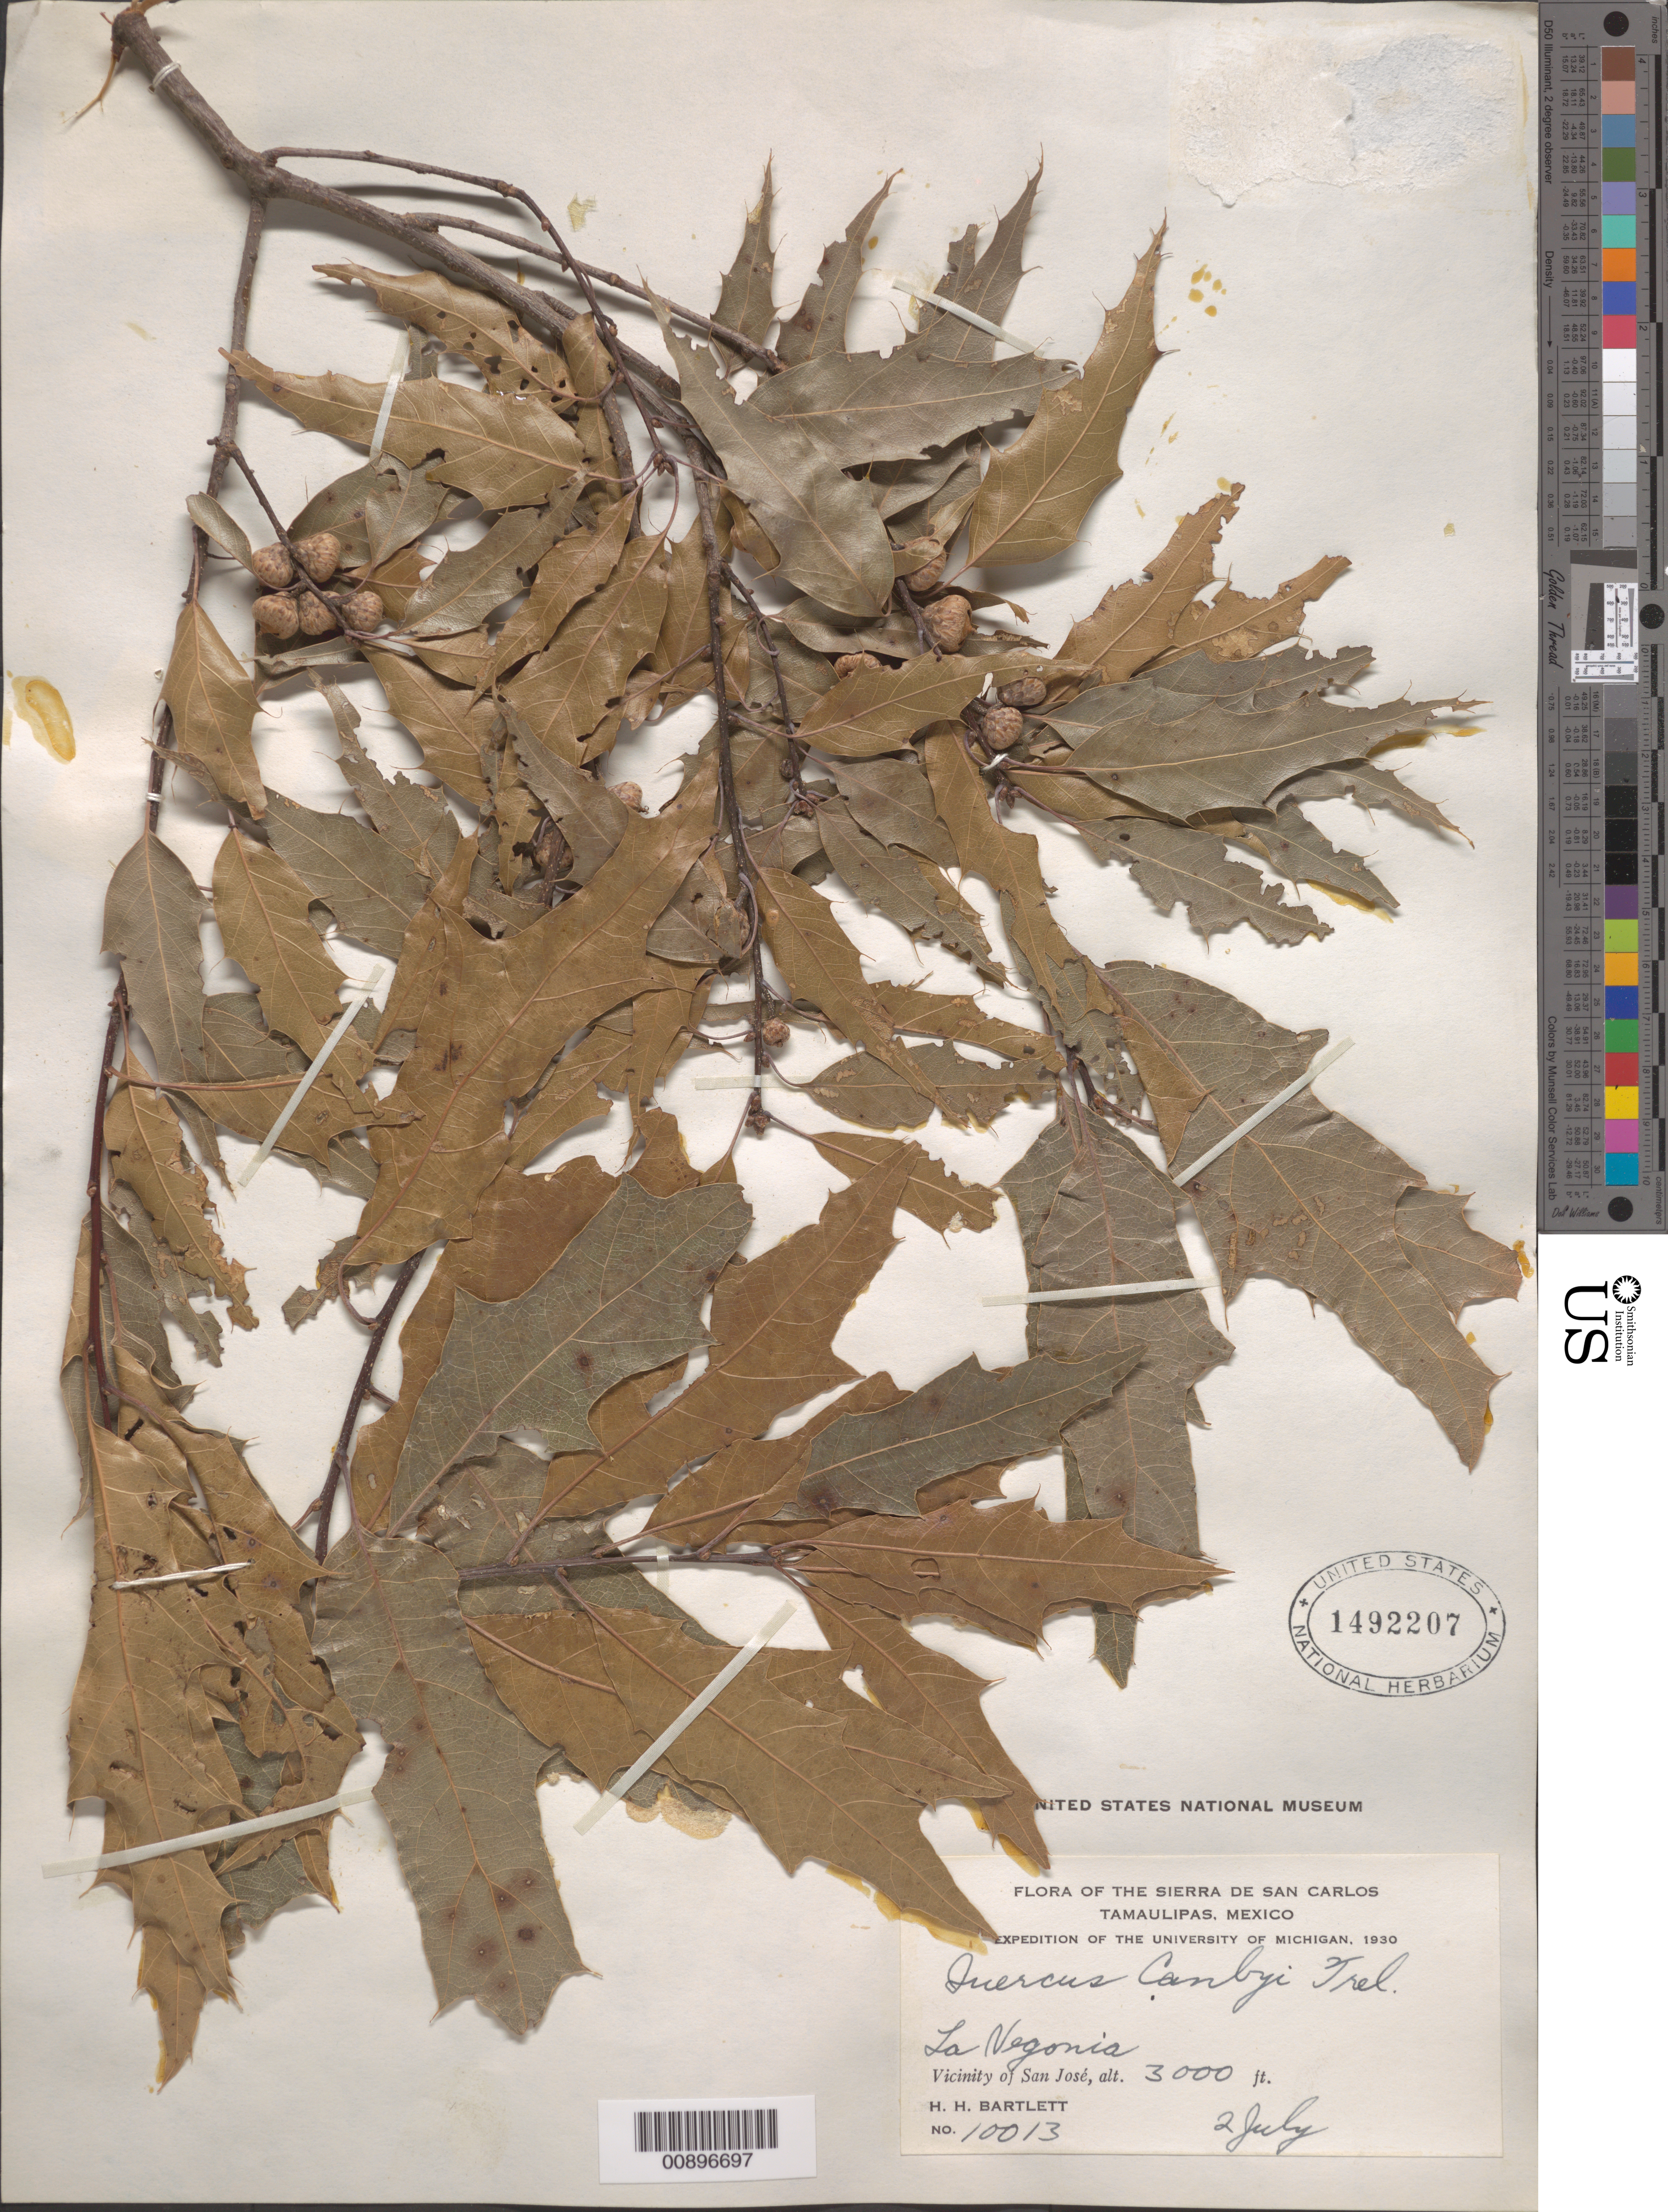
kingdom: Plantae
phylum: Tracheophyta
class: Magnoliopsida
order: Fagales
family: Fagaceae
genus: Quercus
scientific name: Quercus canbyi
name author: Trel.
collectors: H. H. Bartlett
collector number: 10013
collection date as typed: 02 Jul 1930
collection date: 1930-07-02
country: Mexico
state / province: Tamaulipas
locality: La Vegonia, Vicinity of San José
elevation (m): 914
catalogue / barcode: US 1492207